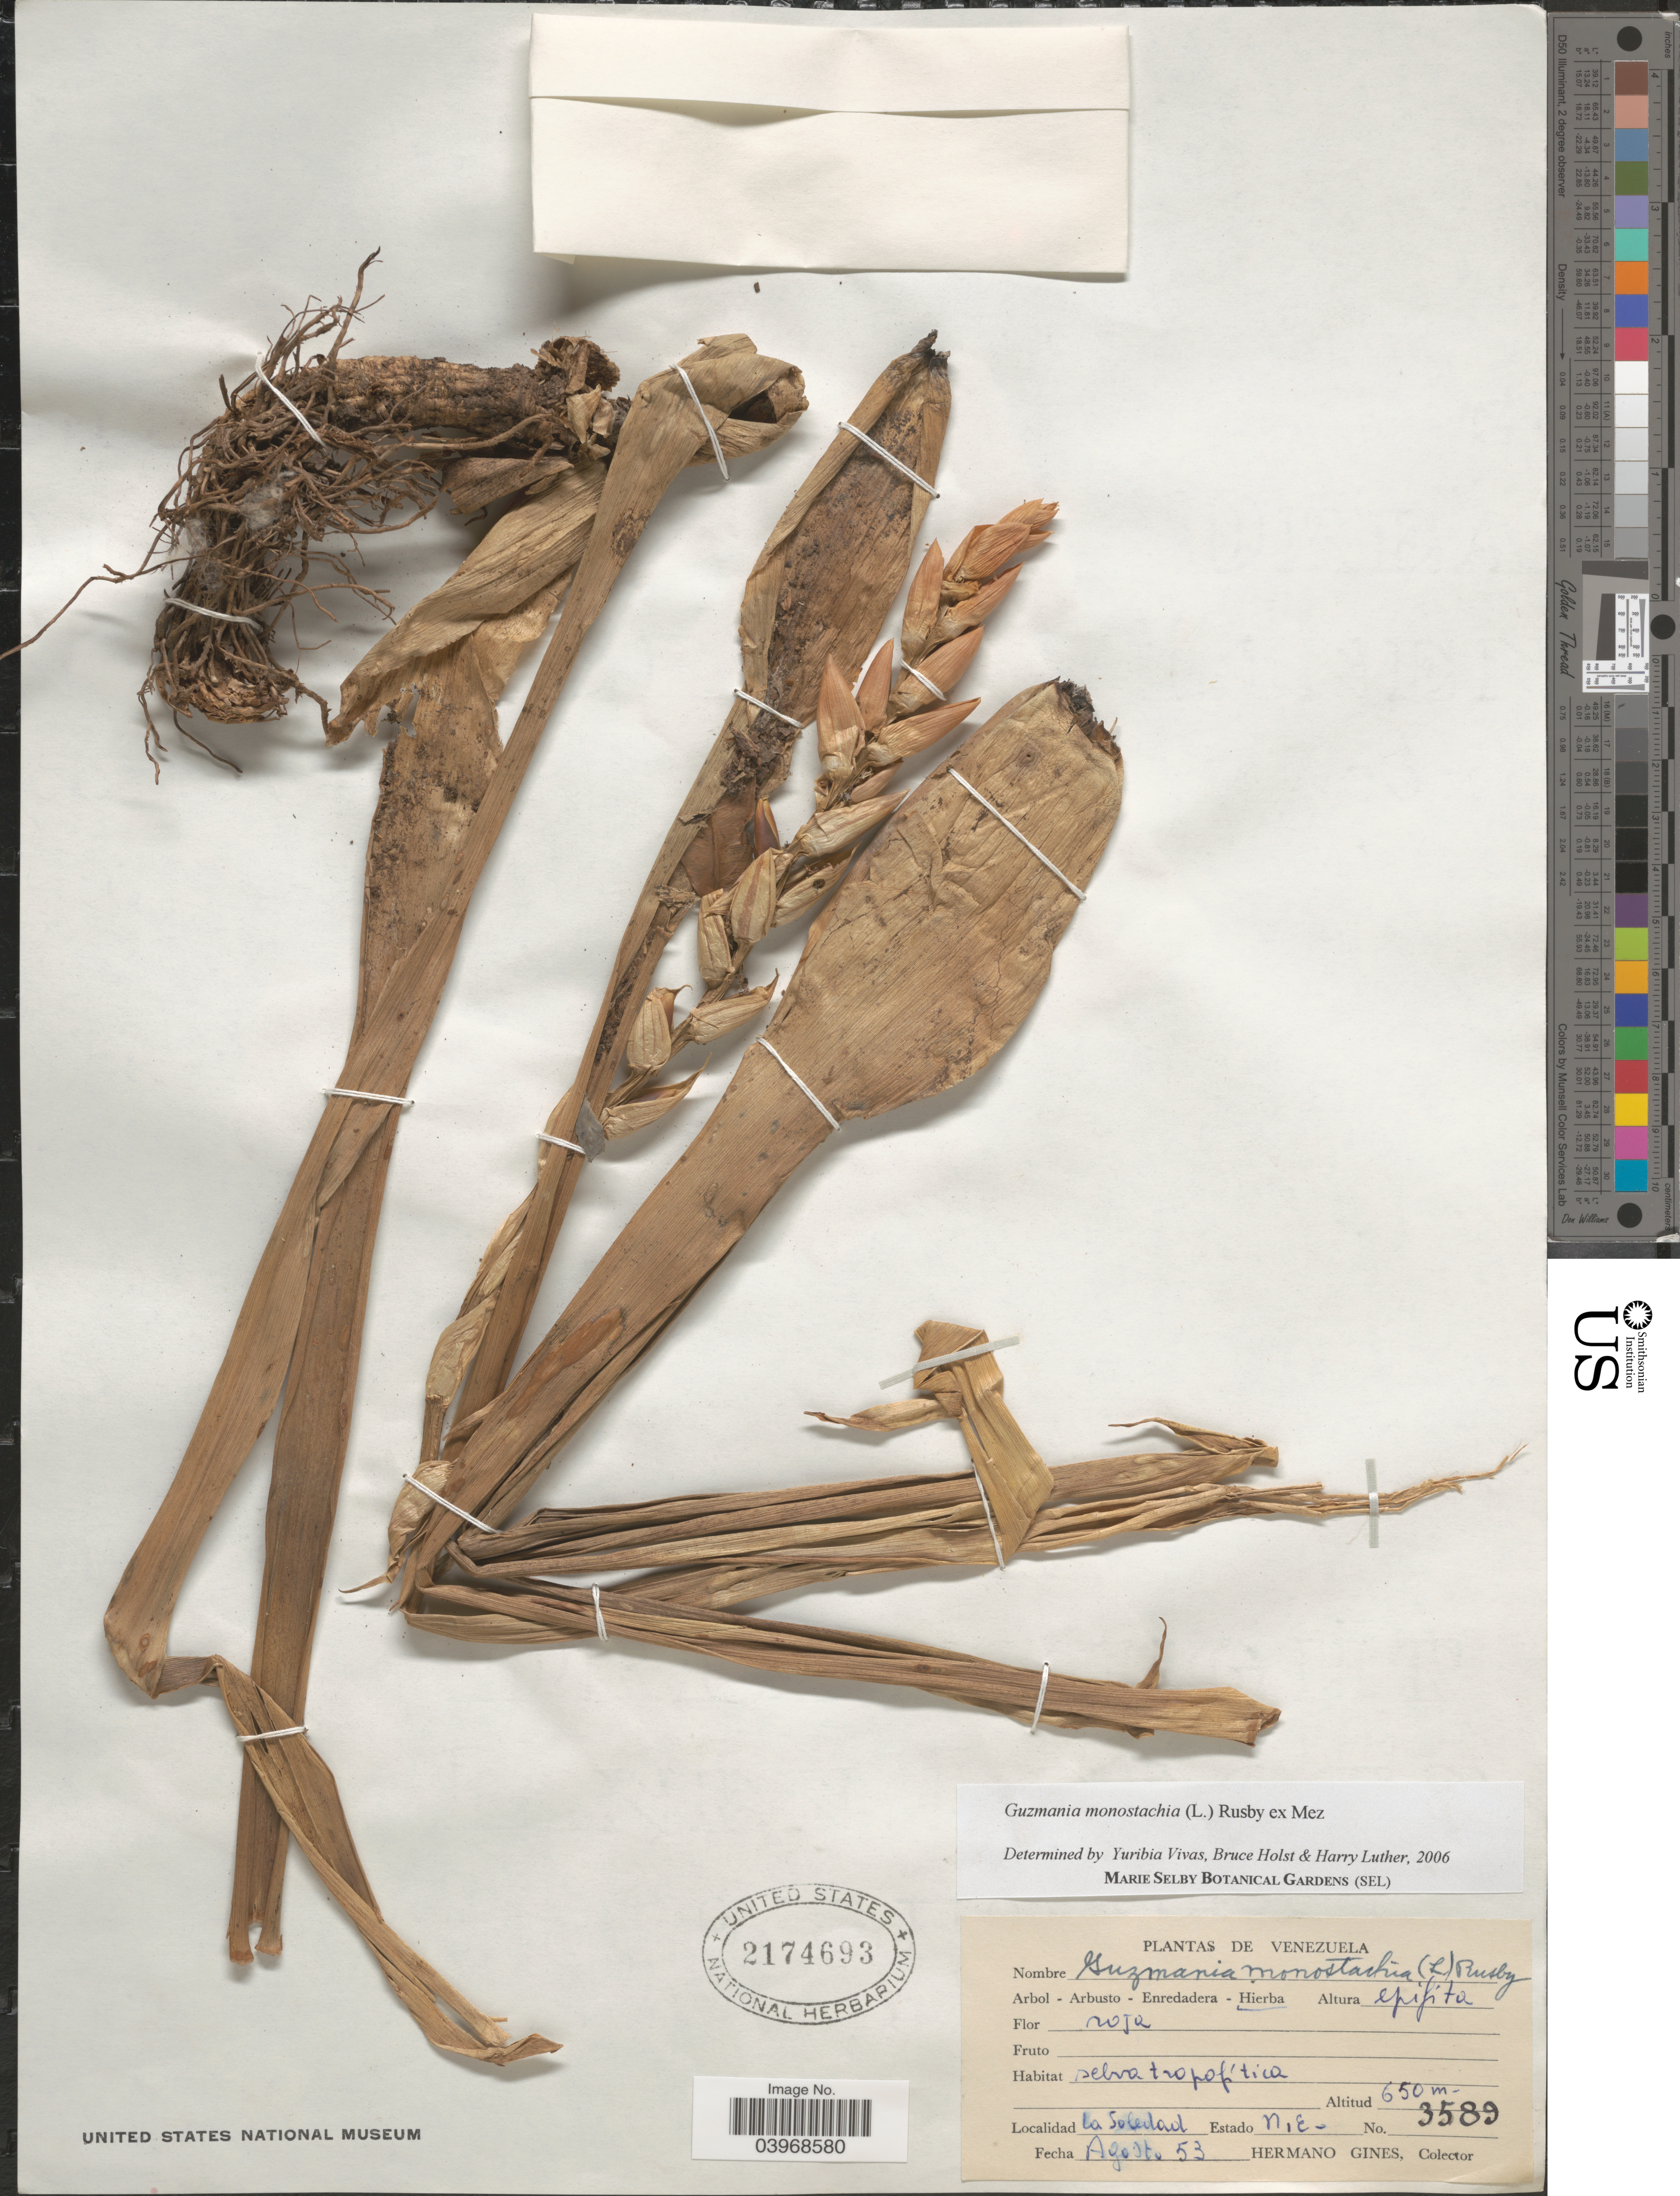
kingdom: Plantae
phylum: Tracheophyta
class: Liliopsida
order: Poales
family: Bromeliaceae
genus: Guzmania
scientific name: Guzmania monostachia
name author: (L.) Rusby ex Mez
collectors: Bro. Gines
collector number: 3589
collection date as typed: Transcribed d/m/y: /8/53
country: Venezuela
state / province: Nueva Esparta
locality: La Soledad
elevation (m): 650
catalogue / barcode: US 2174693